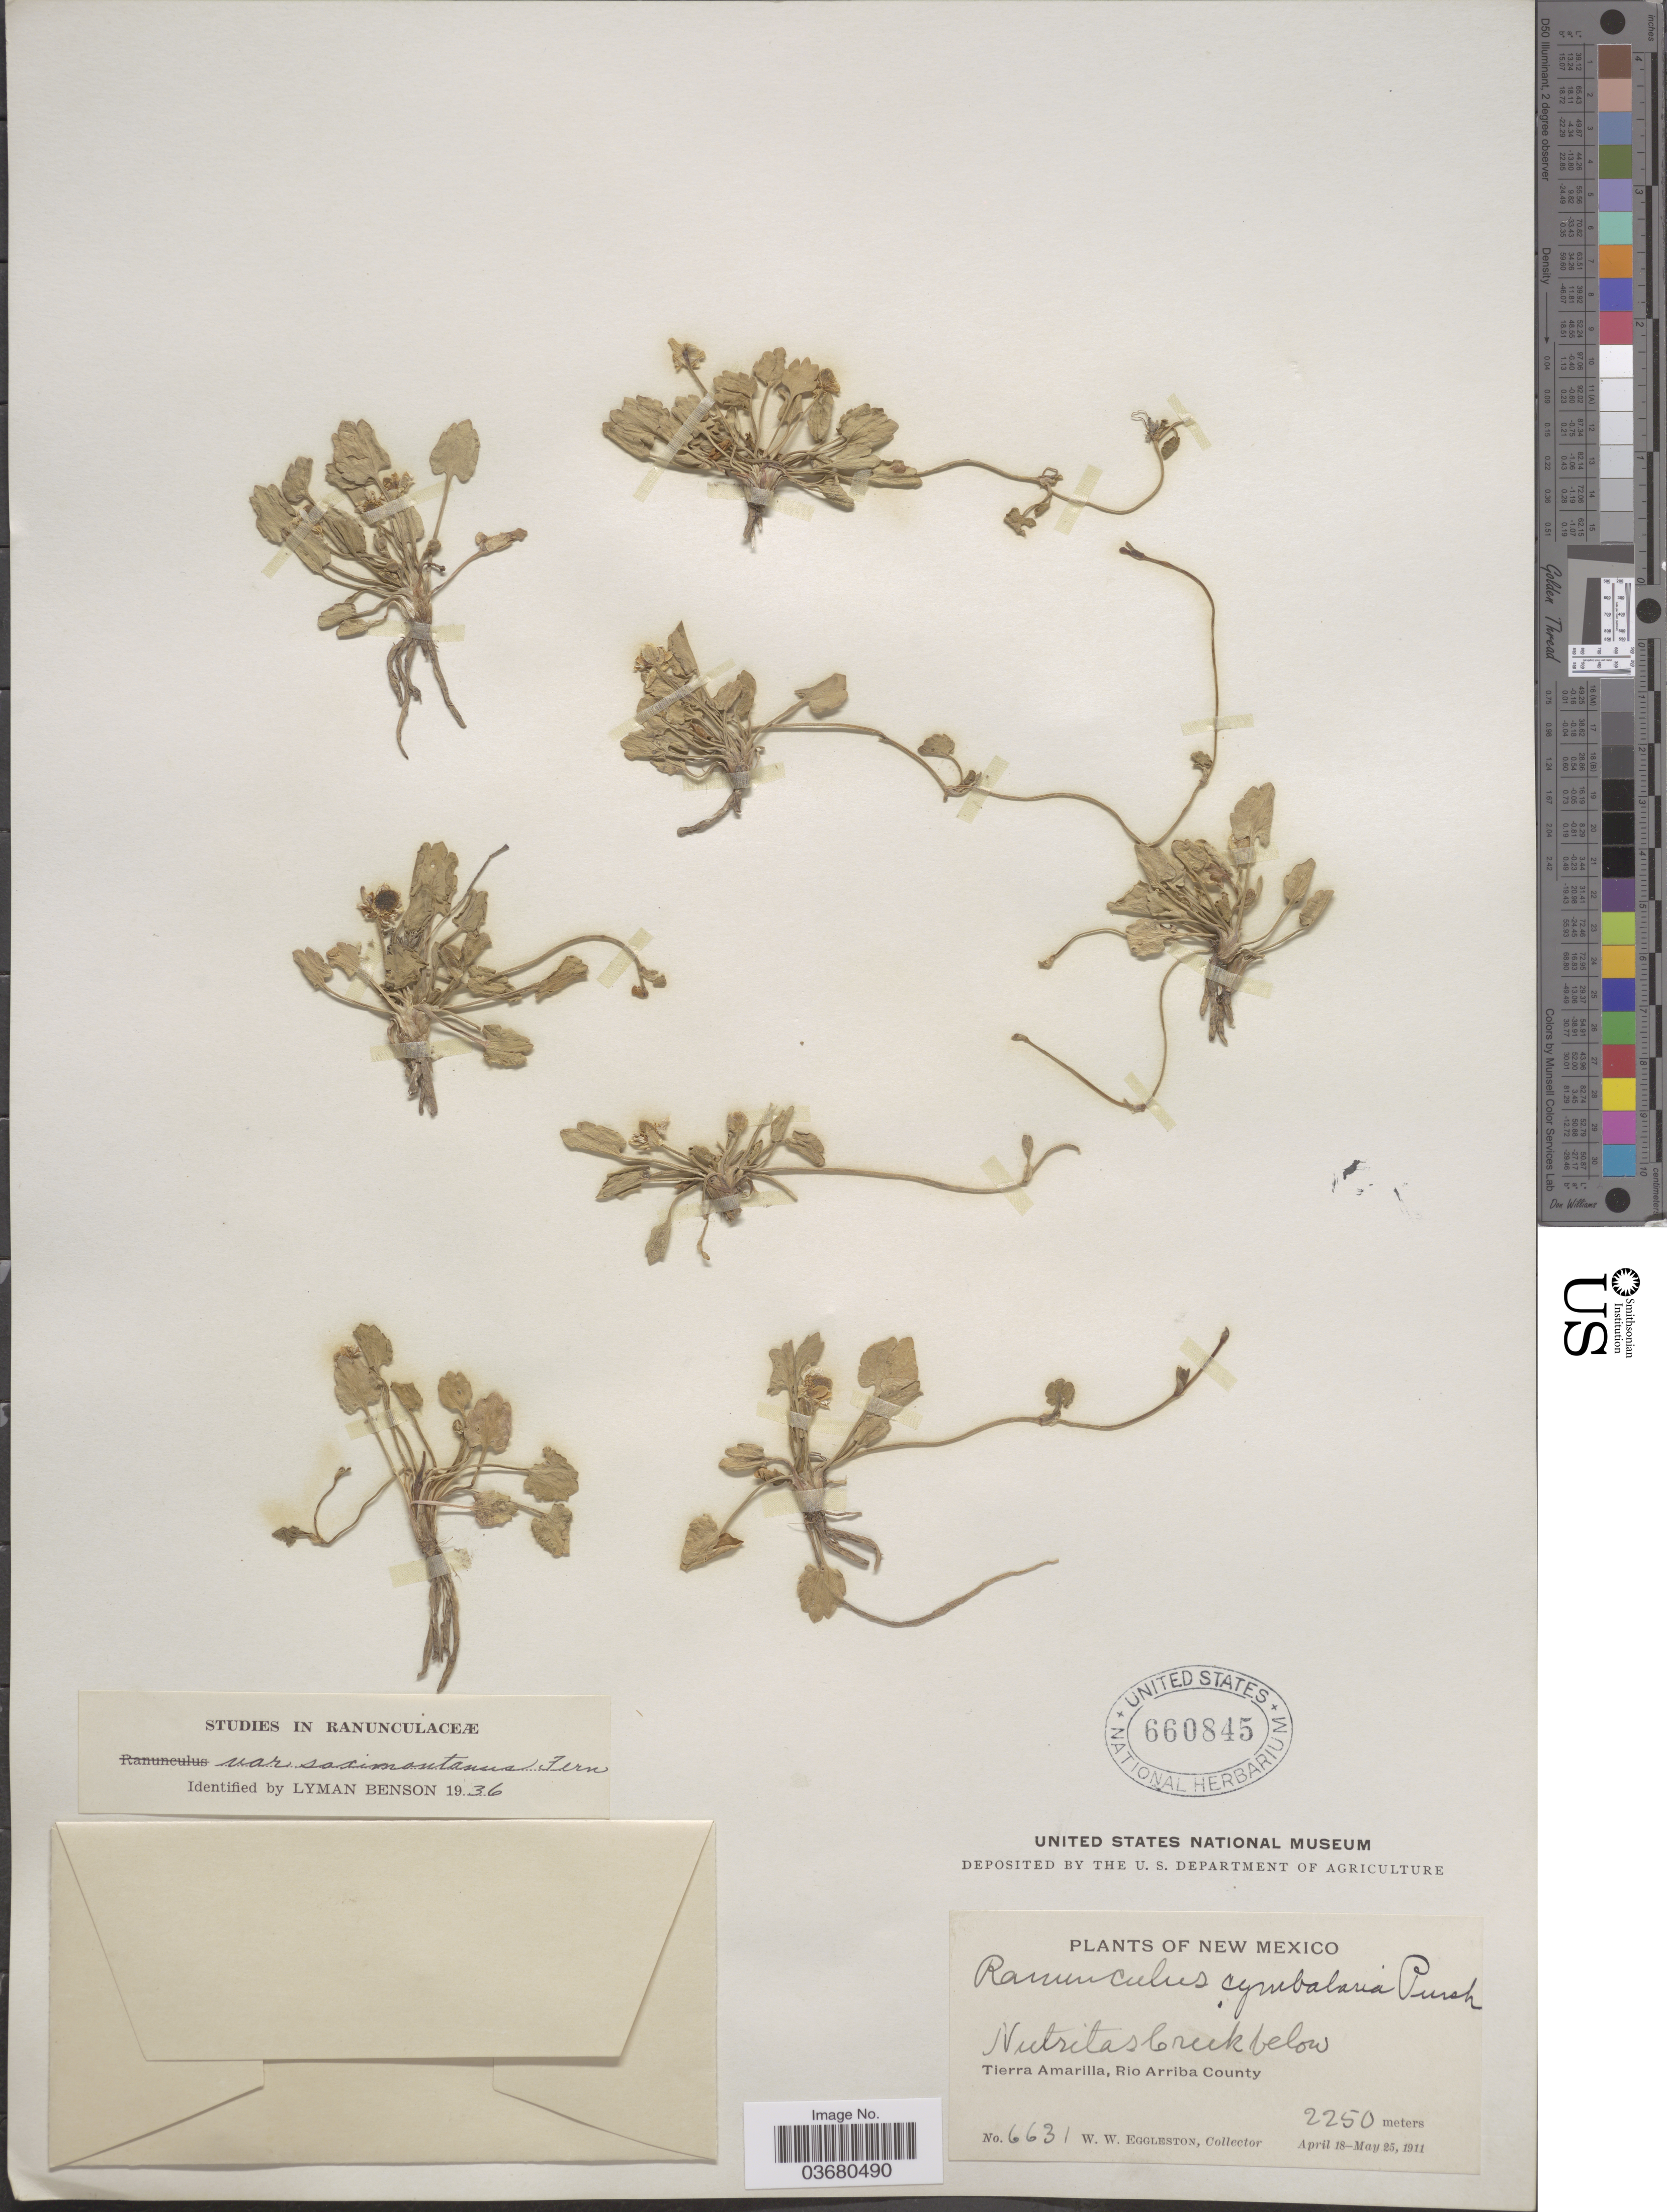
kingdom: Plantae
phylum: Tracheophyta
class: Magnoliopsida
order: Ranunculales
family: Ranunculaceae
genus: Halerpestes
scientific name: Halerpestes cymbalaria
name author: (Pursh) Greene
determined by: Strong, M. T., (US), Smithsonian Institution - National Museum of Natural History (UNITED STATES)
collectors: W. W. Eggleston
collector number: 6631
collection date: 1911-04-18/1911-05-25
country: United States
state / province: New Mexico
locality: Nutritas Creek below Tierra Amarilla, Rio Arriba County.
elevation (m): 2250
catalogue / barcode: US 660845